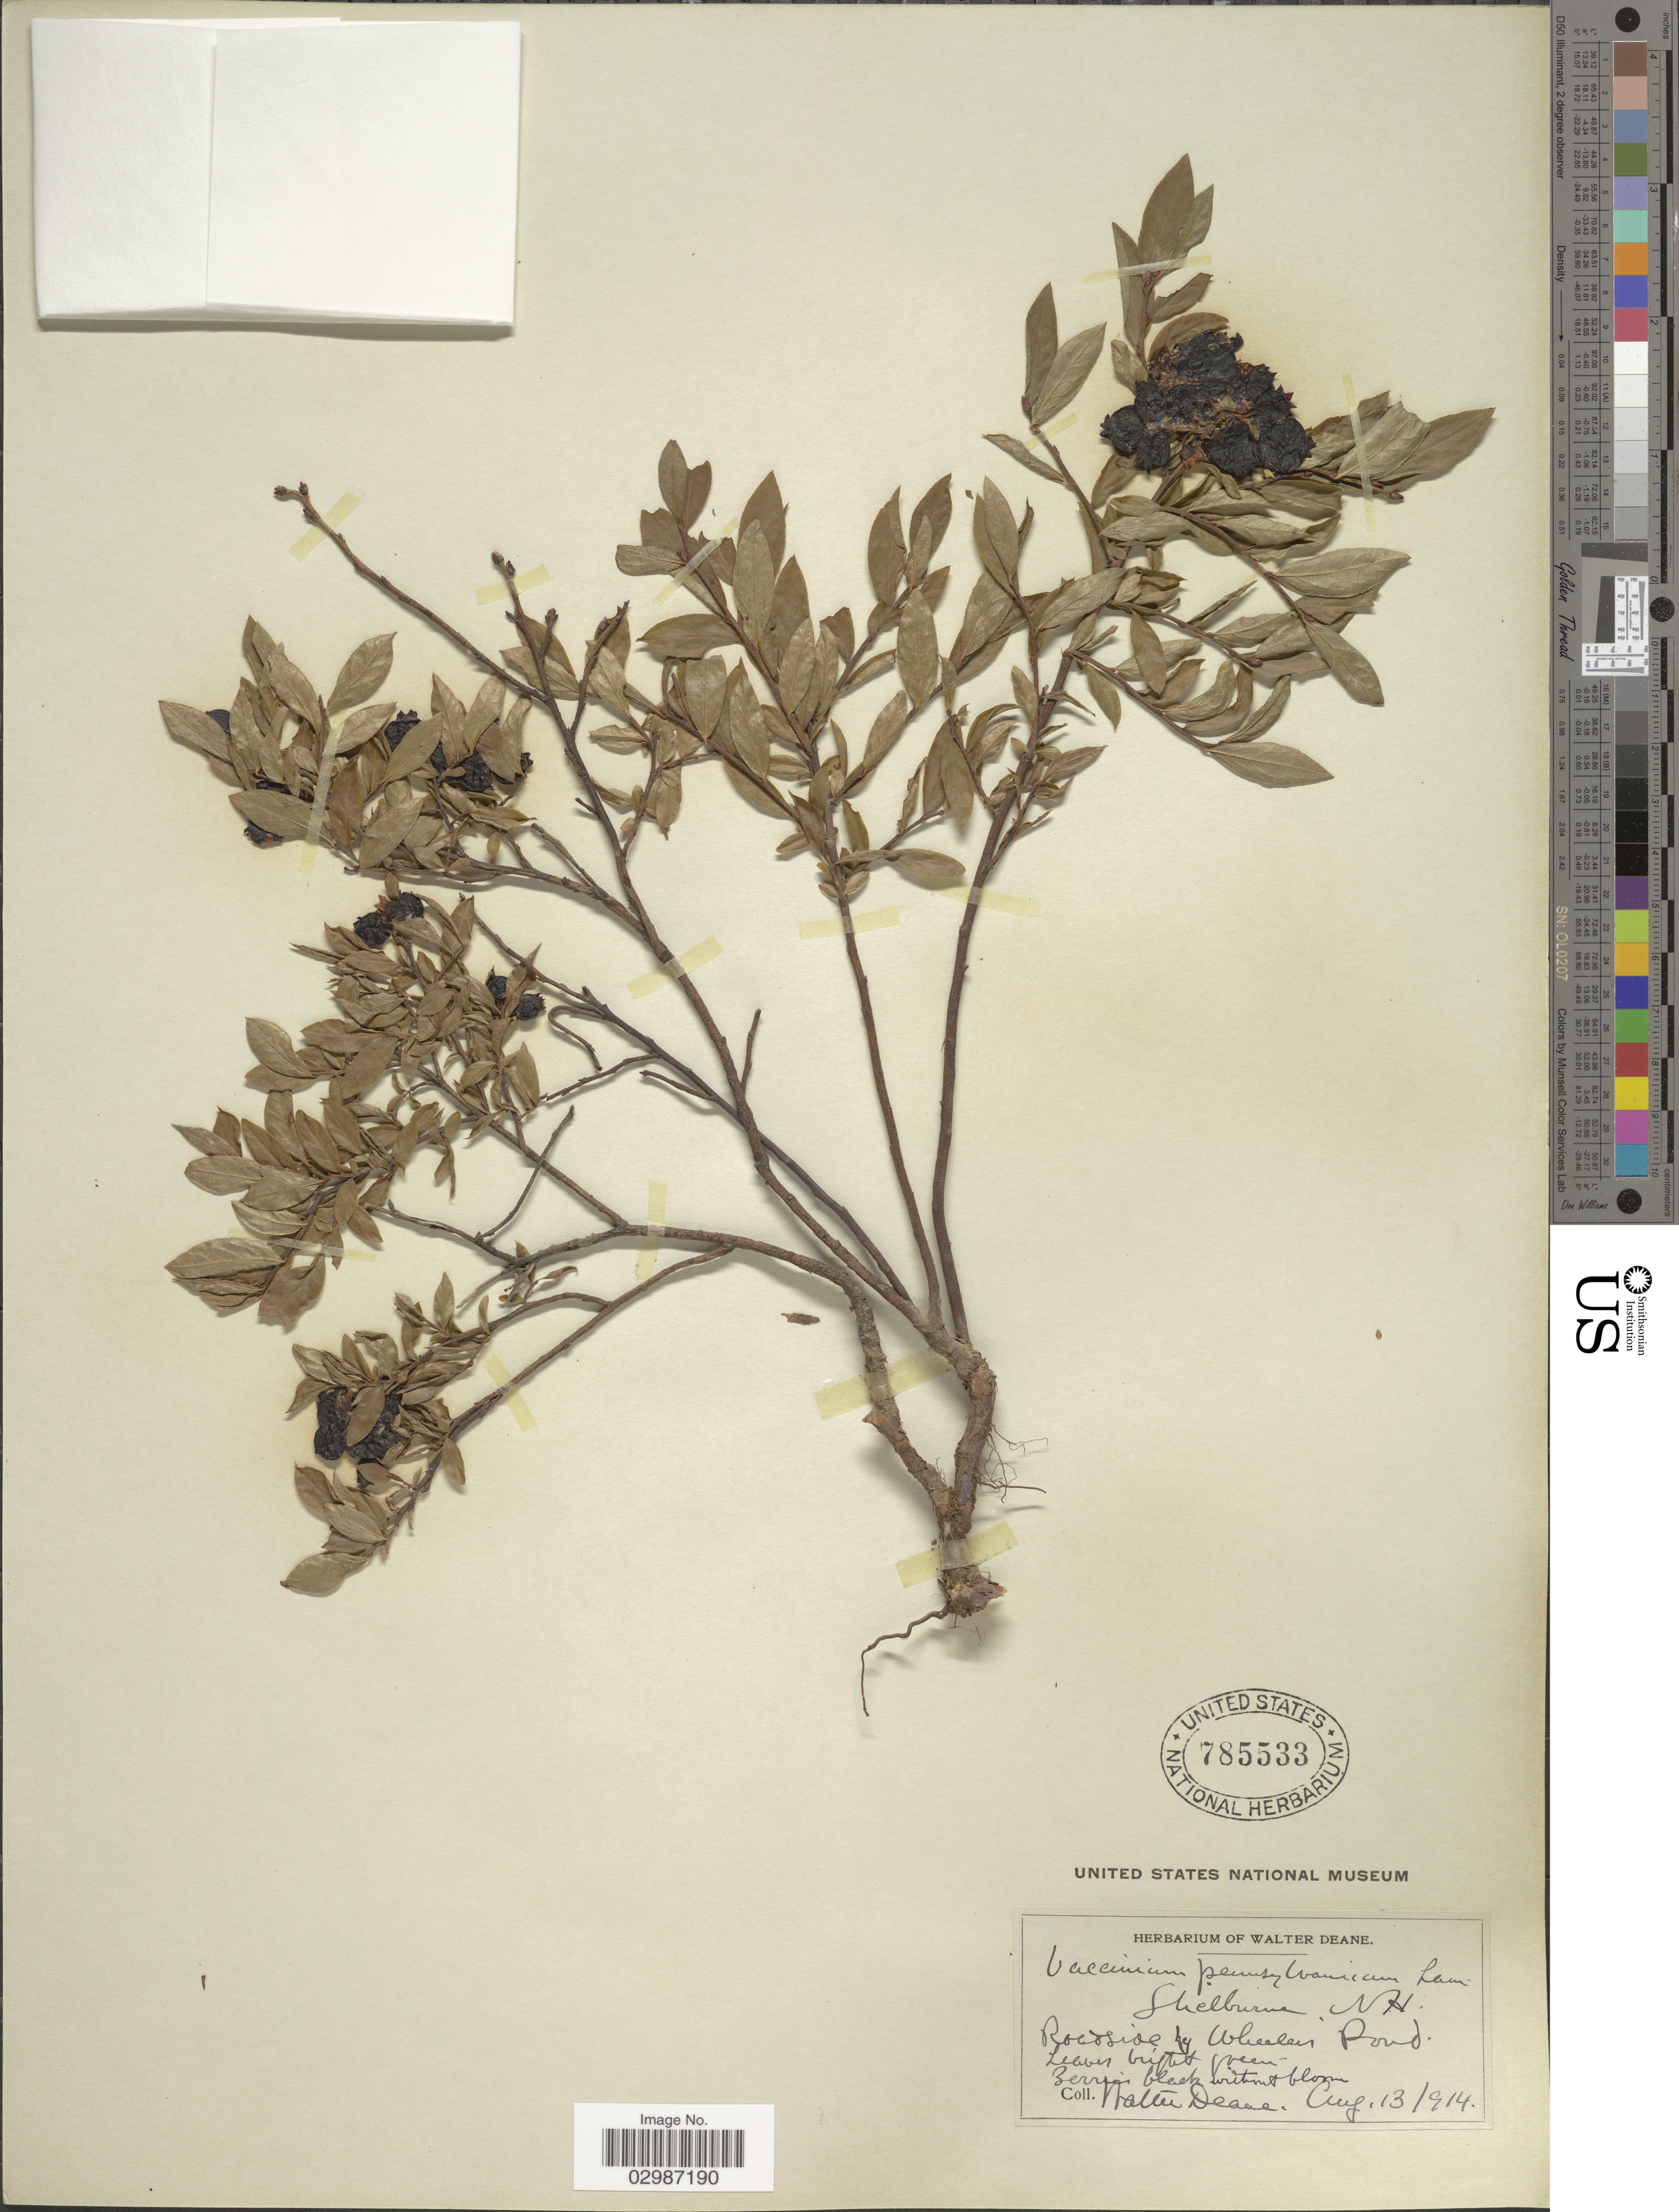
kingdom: Plantae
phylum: Tracheophyta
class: Magnoliopsida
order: Ericales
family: Ericaceae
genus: Vaccinium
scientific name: Vaccinium angustifolium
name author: Aiton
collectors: W. Deane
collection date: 1914-08-13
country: United States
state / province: New Hampshire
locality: Shelburne. Roadside by Wheeler's Pond.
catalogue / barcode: US 785533